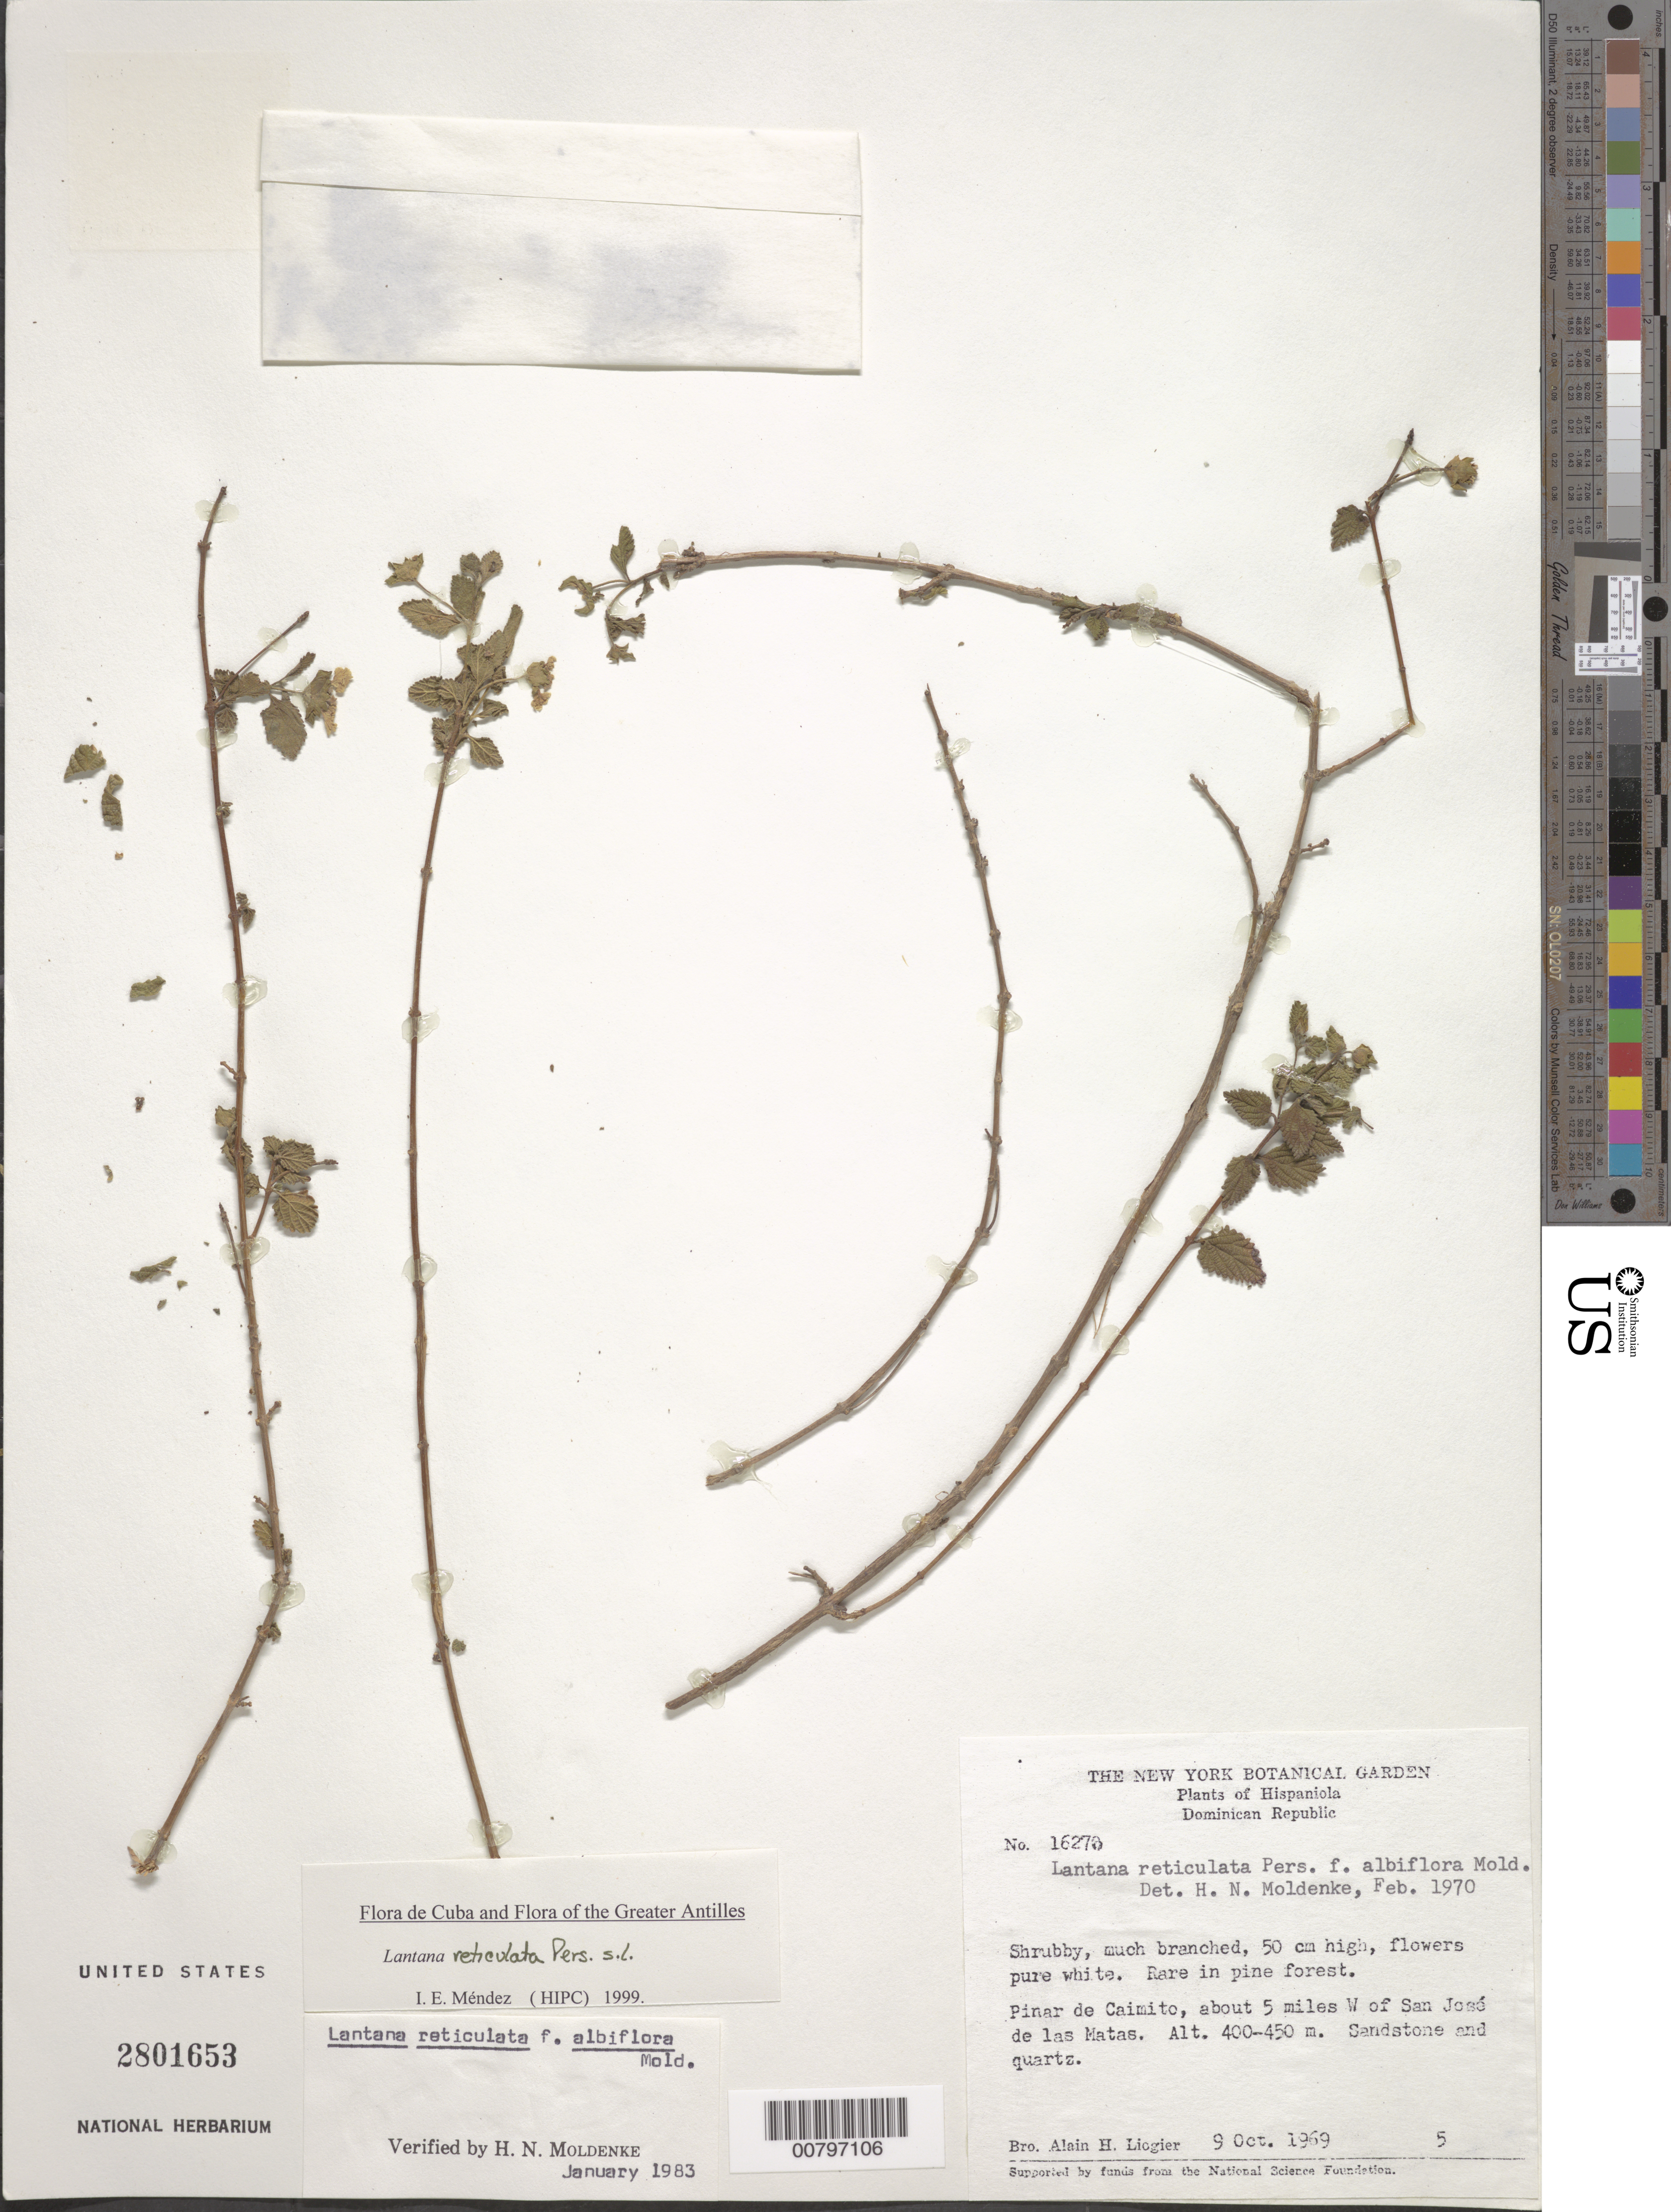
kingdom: Plantae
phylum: Tracheophyta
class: Magnoliopsida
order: Lamiales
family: Verbenaceae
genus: Lantana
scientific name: Lantana reticulata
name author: Pers.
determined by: Méndez, Isidro E., (HIPC)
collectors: A. H. Liogier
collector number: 16276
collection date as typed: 09 Oct 1969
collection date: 1969-10-09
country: Dominican Republic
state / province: Santiago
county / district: San José de las Matas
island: Hispaniola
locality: Pinar de Caimito, about 5 miles W of San José de las Matas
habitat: Pine forest, sandstone and quartz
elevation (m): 400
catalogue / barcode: US 2801653